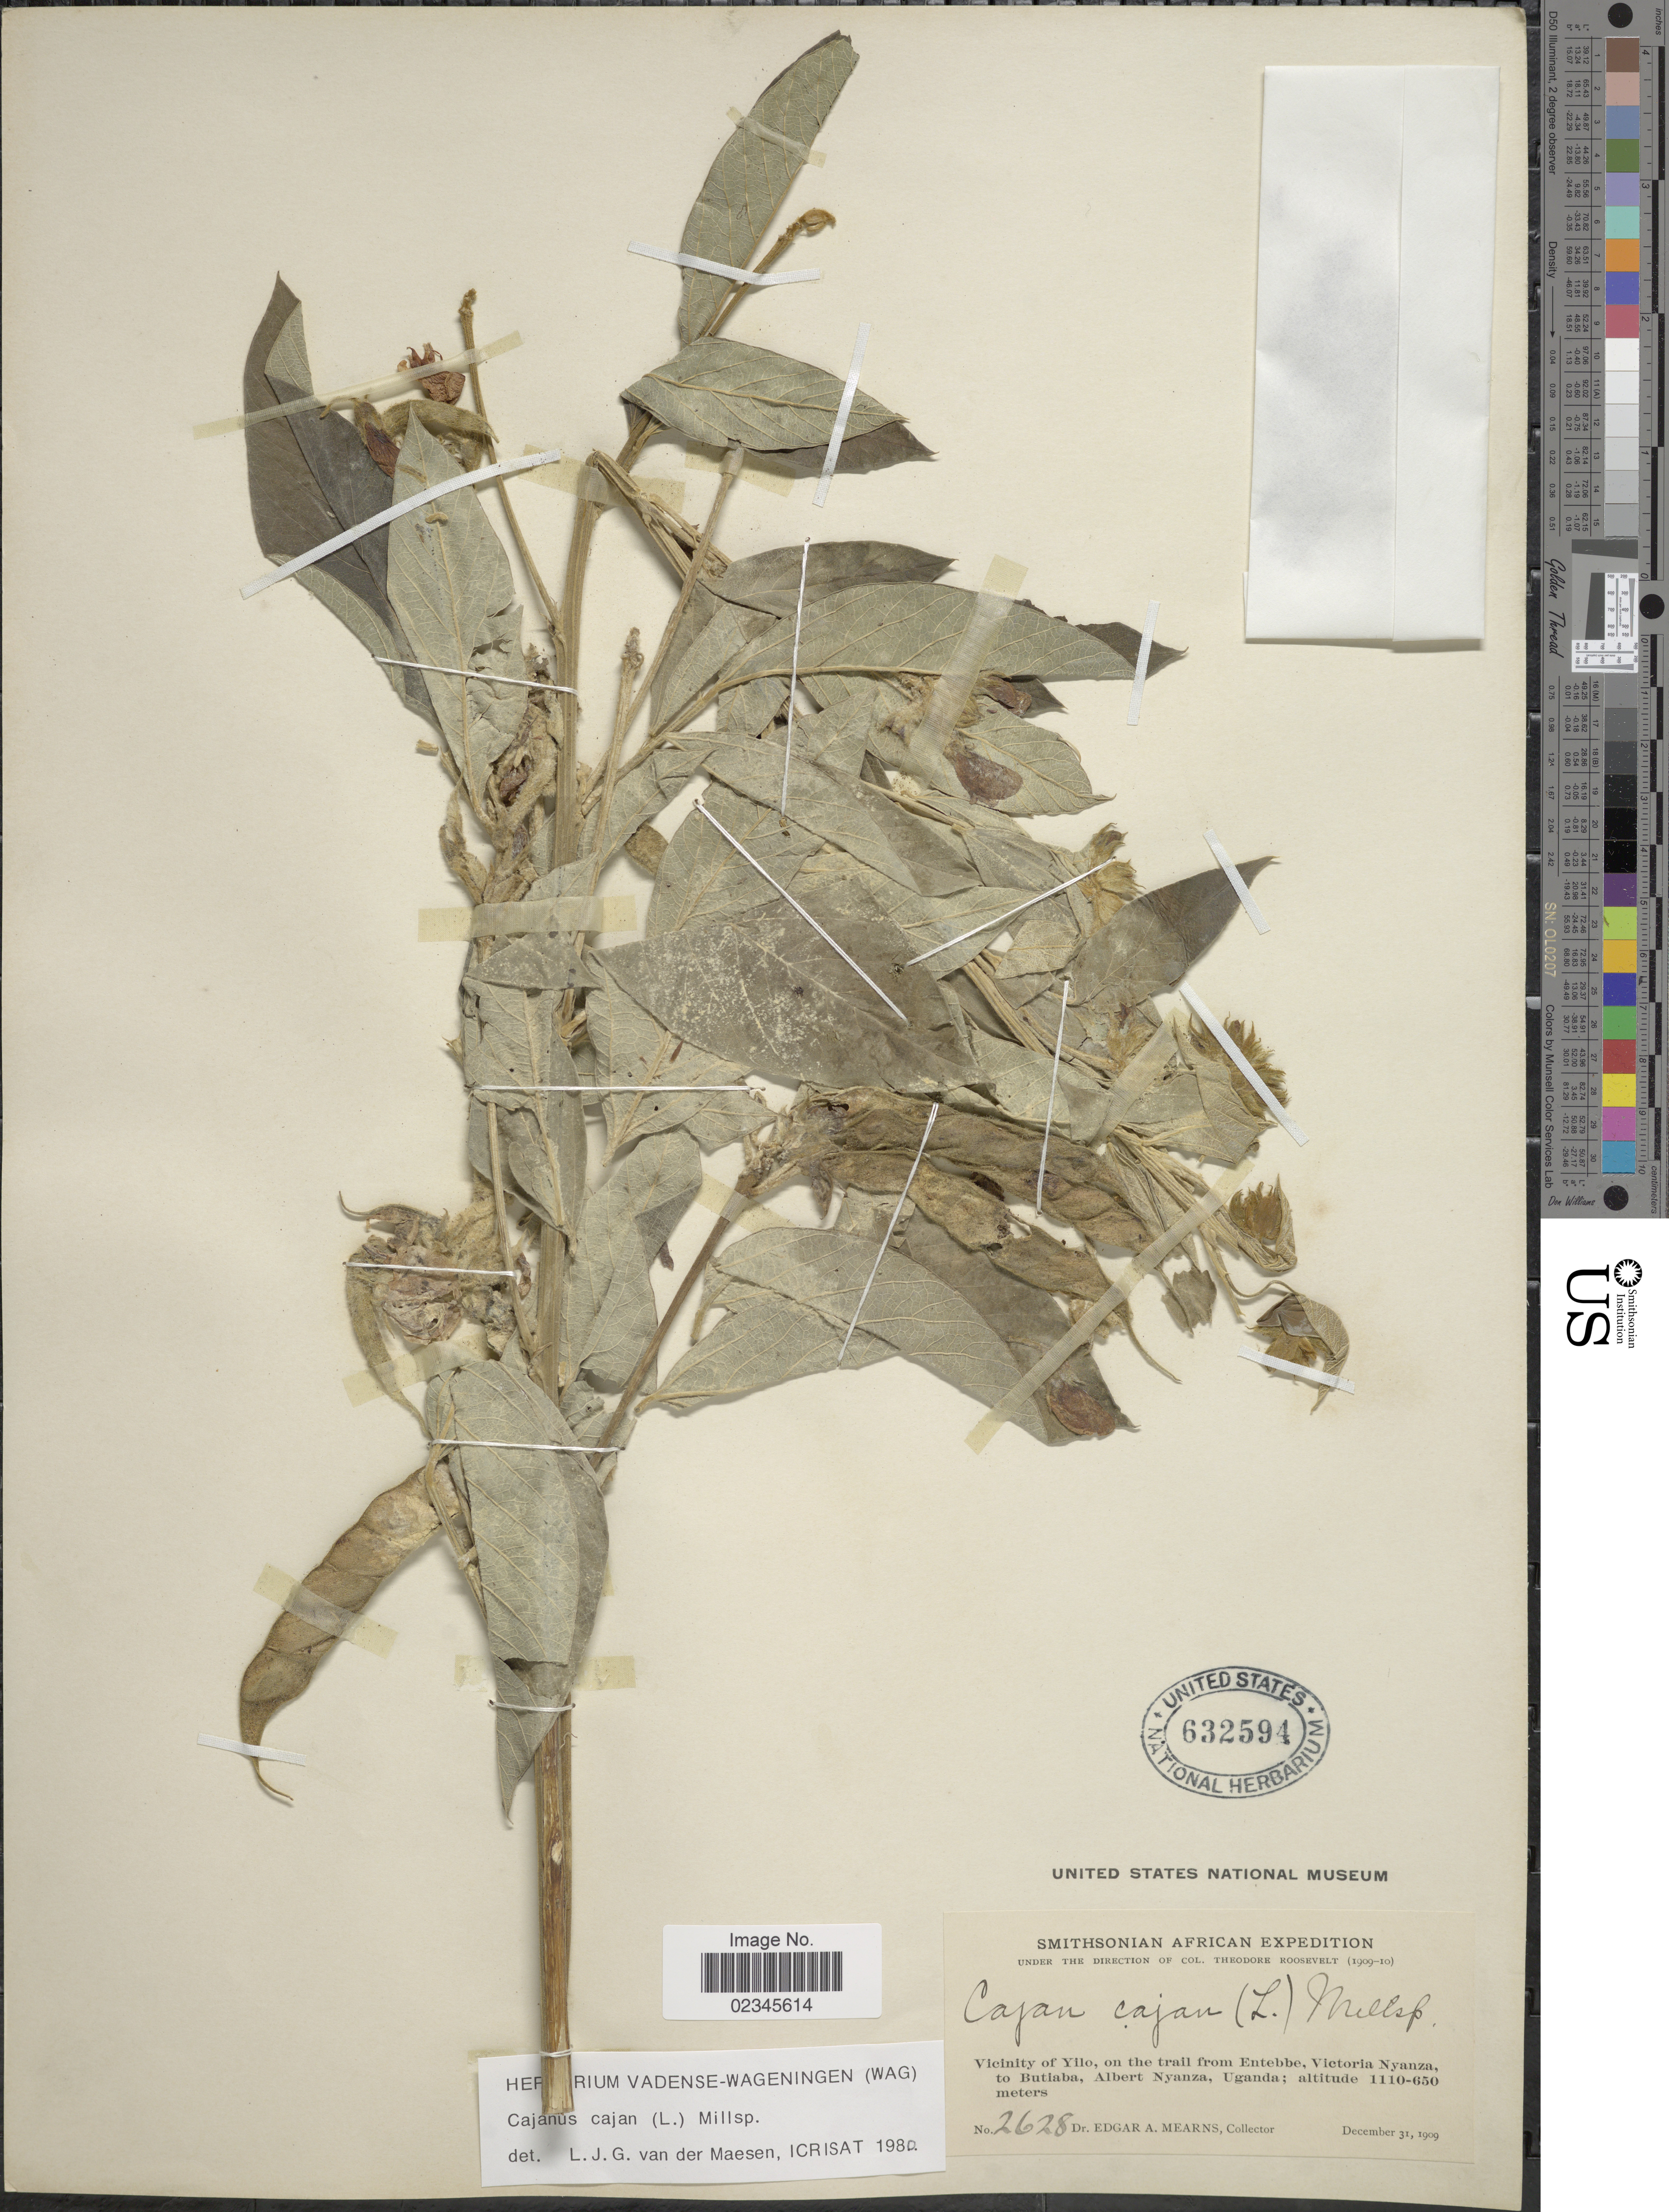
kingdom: Plantae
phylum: Tracheophyta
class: Magnoliopsida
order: Fabales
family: Fabaceae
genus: Cajanus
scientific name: Cajanus cajan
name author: (L.) Huth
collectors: E. A. Mearns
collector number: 2628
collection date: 1909-12-31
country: Uganda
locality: Vicinity of Yilo, on the trail from Entebbe, Victoria Nyanza, to Butiaba, Albert Nyanza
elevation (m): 650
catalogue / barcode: US 632594